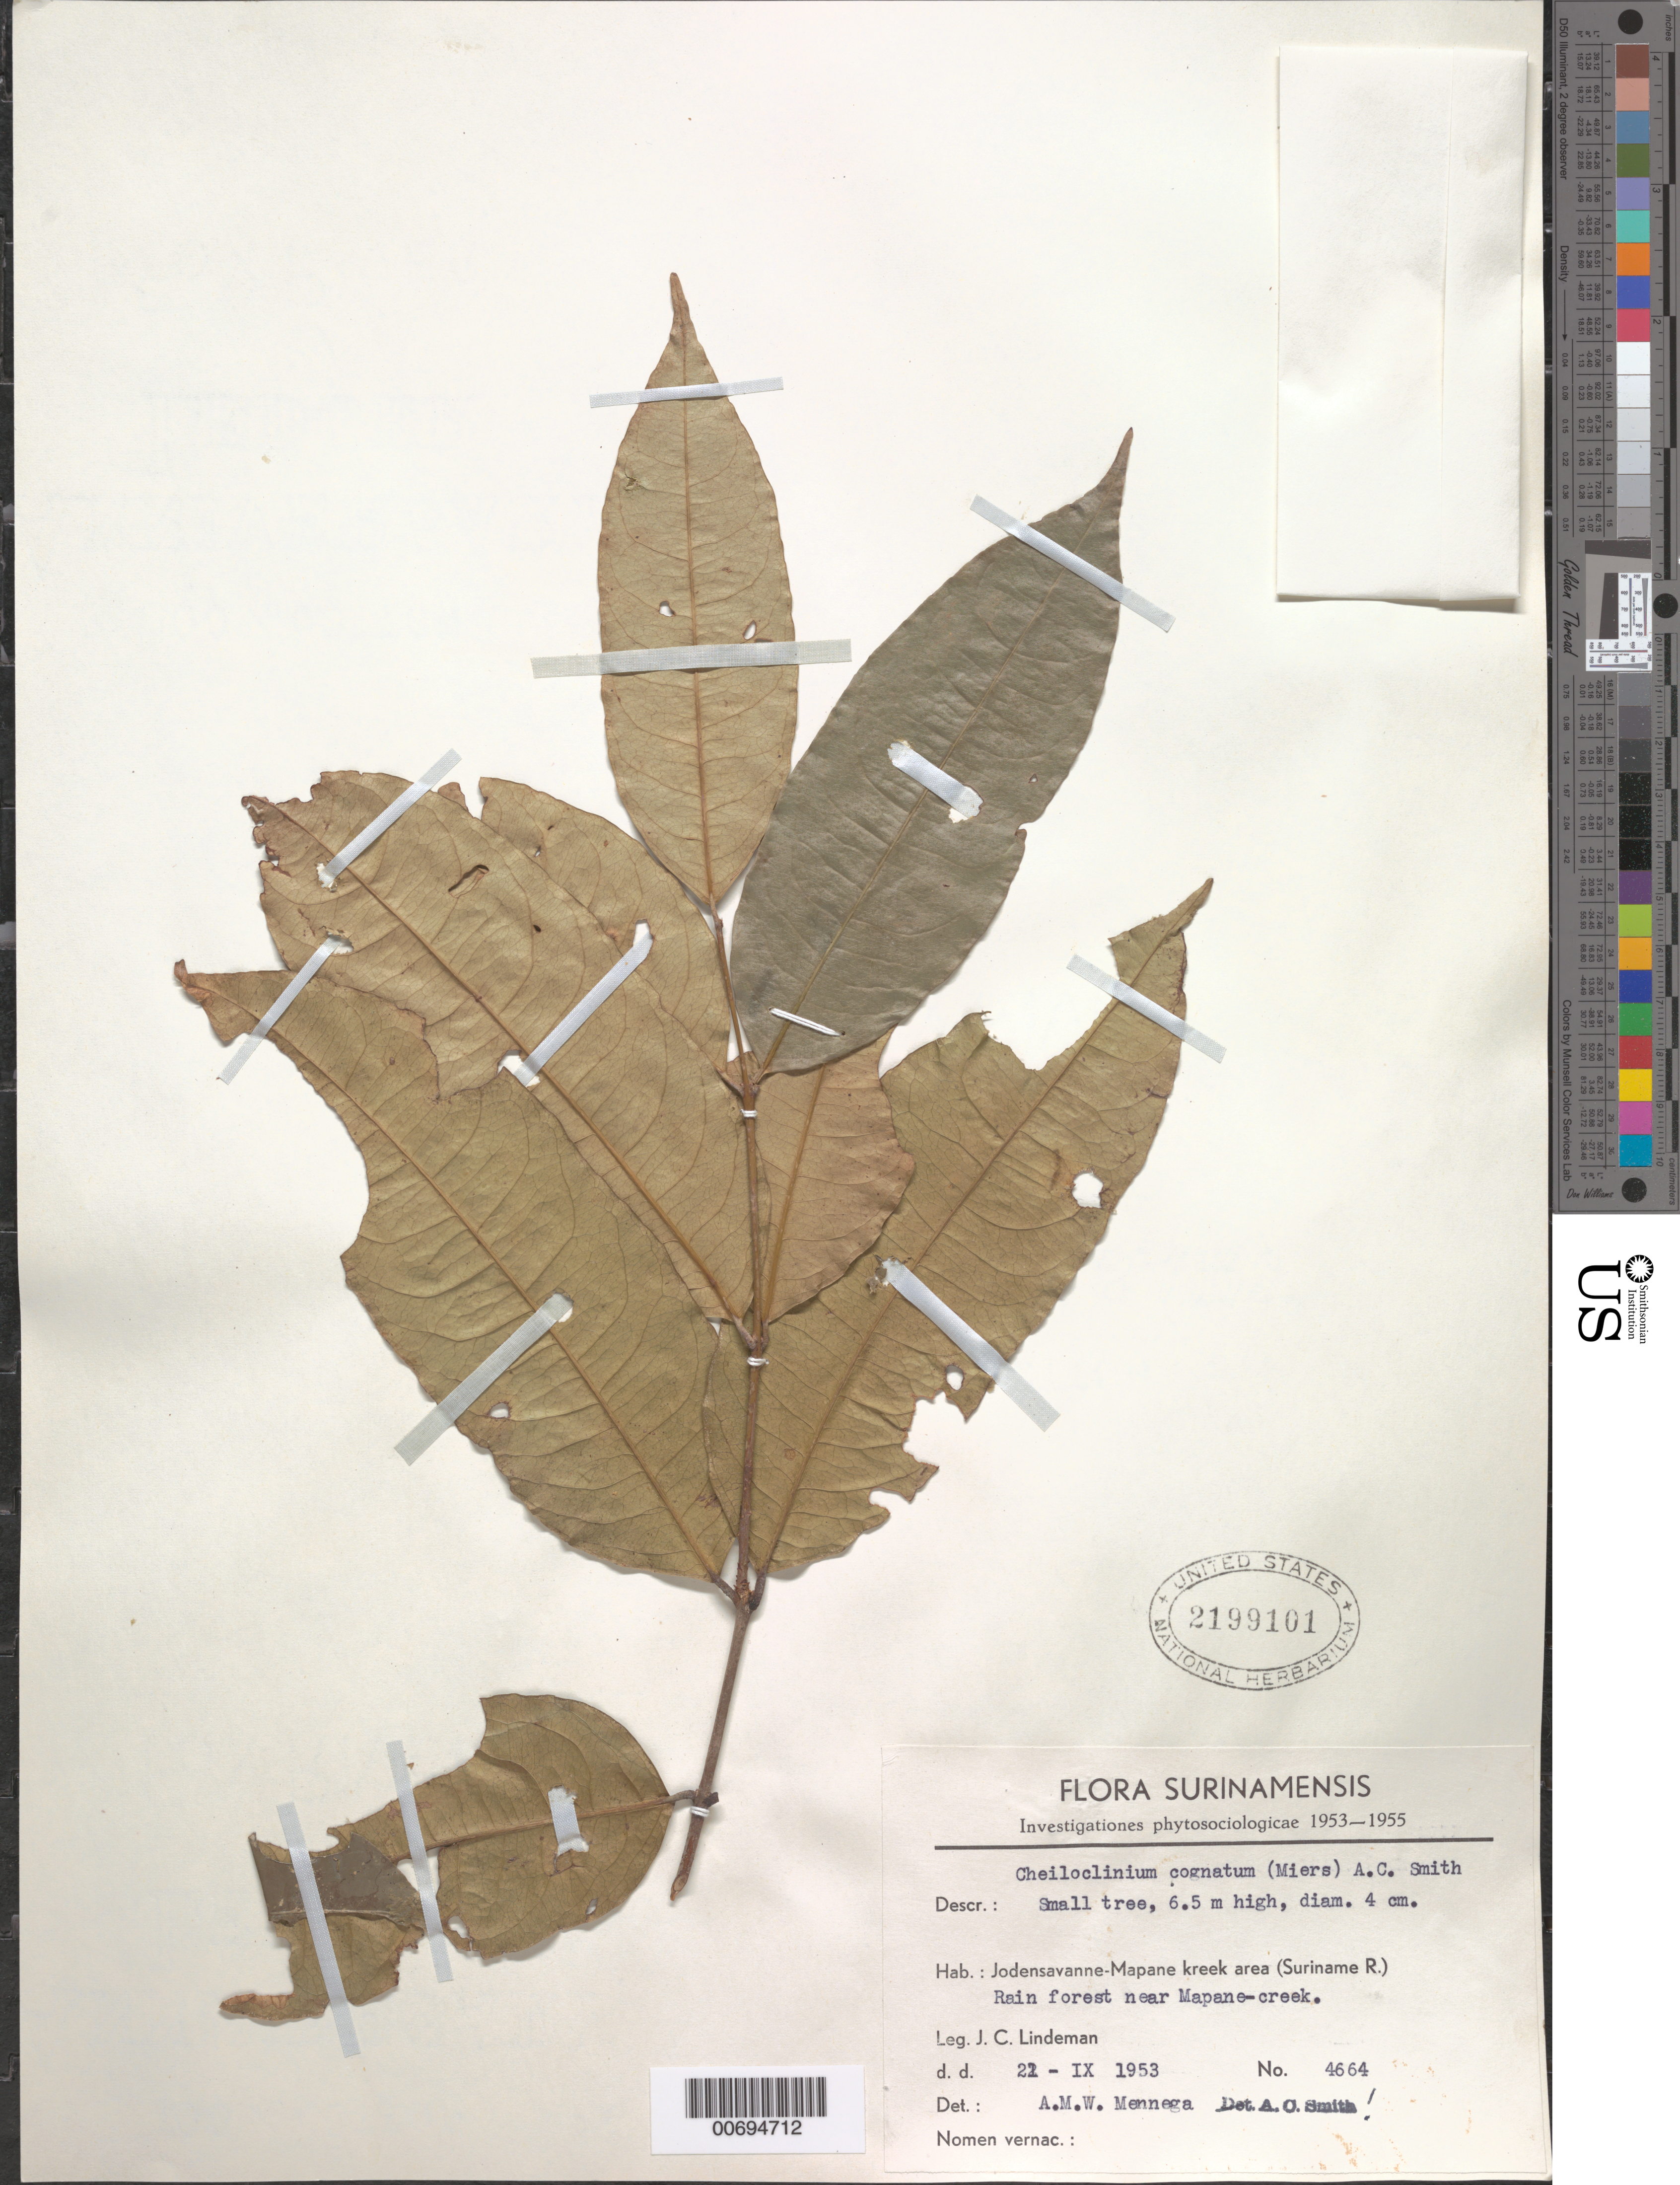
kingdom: Plantae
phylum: Tracheophyta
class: Magnoliopsida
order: Celastrales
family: Celastraceae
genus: Cheiloclinium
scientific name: Cheiloclinium cognatum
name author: (Miers) A.C. Sm.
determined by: Smith, A. C.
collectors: J. C. Lindeman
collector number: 4664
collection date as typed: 21-Sep-53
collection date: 1953-09-21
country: Suriname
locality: Jodensavanne-Mapane kreek area (Suriname River)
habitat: Rainforest near creek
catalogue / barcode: US 2199101